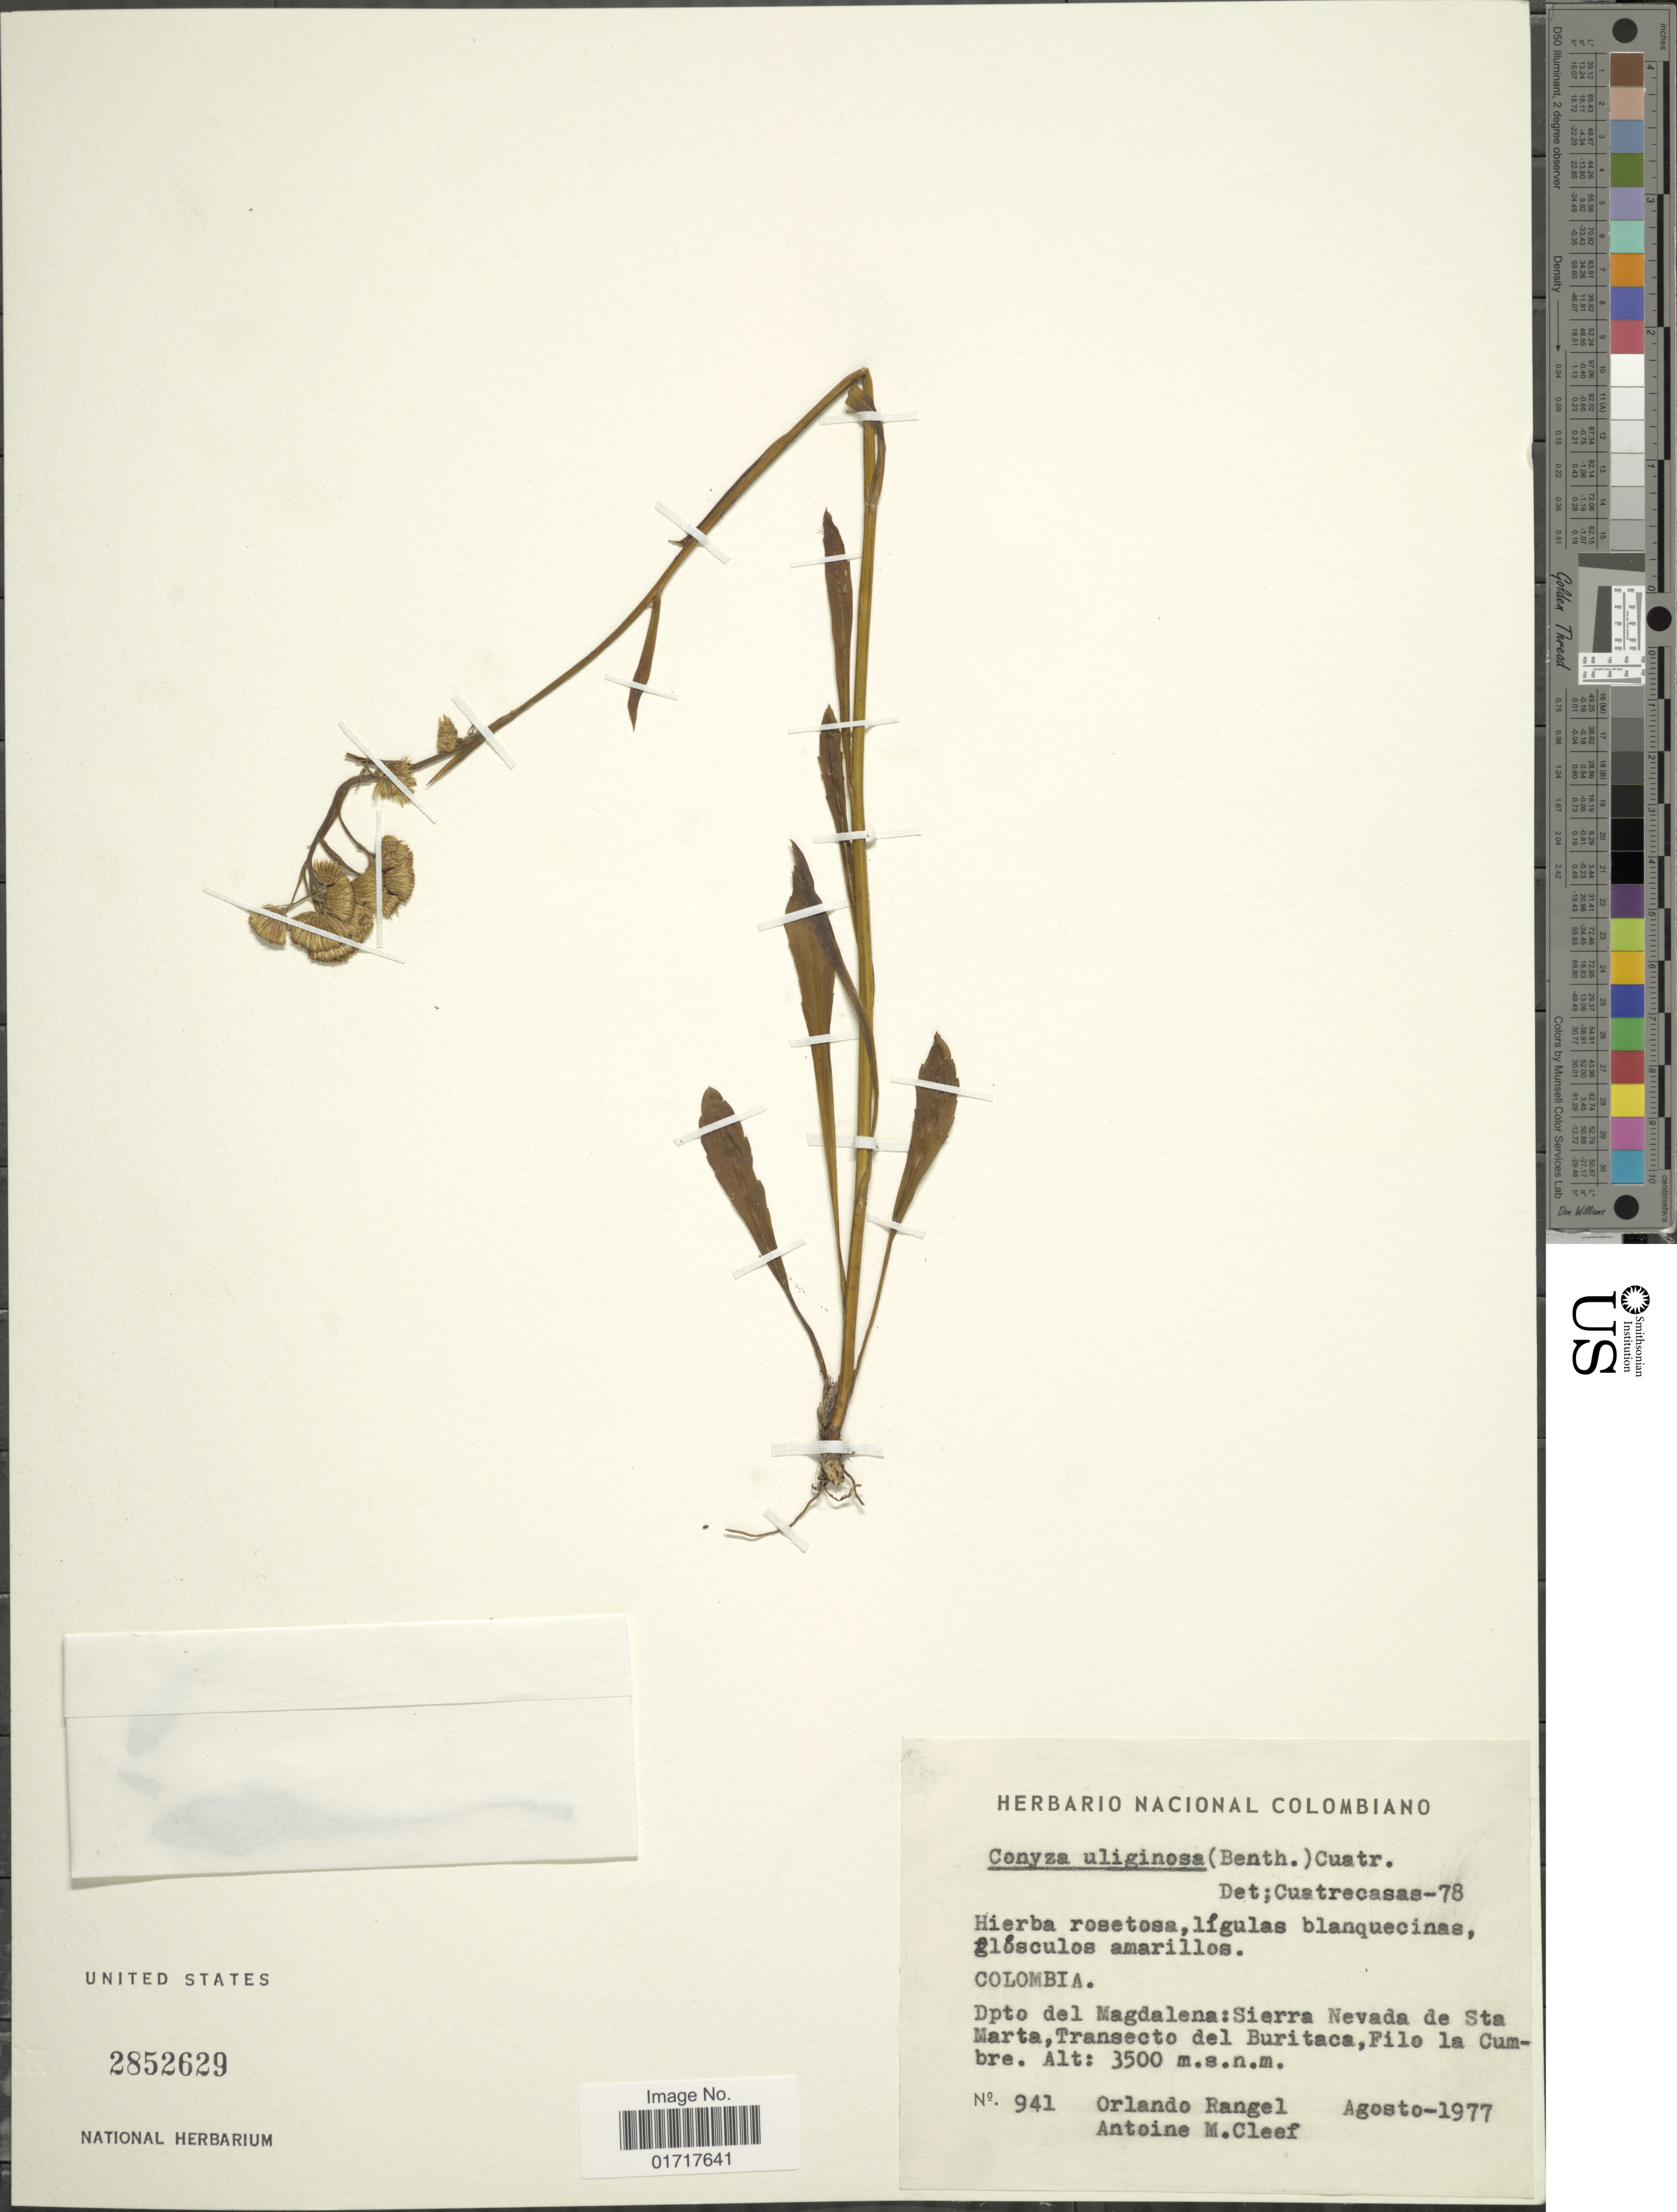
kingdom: Plantae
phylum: Tracheophyta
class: Magnoliopsida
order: Asterales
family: Asteraceae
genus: Conyza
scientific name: Conyza uliginosa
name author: (Benth.) Cuatrec.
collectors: O. Rangel & A. M. Cleef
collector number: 941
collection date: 1977-08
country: Colombia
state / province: Magdalena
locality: Dpto del Magdalena: Sierra Nevada de Sta, Marta, Transecto del Buritaca, Filo la Cumbre.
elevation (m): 3500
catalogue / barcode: US 2852629